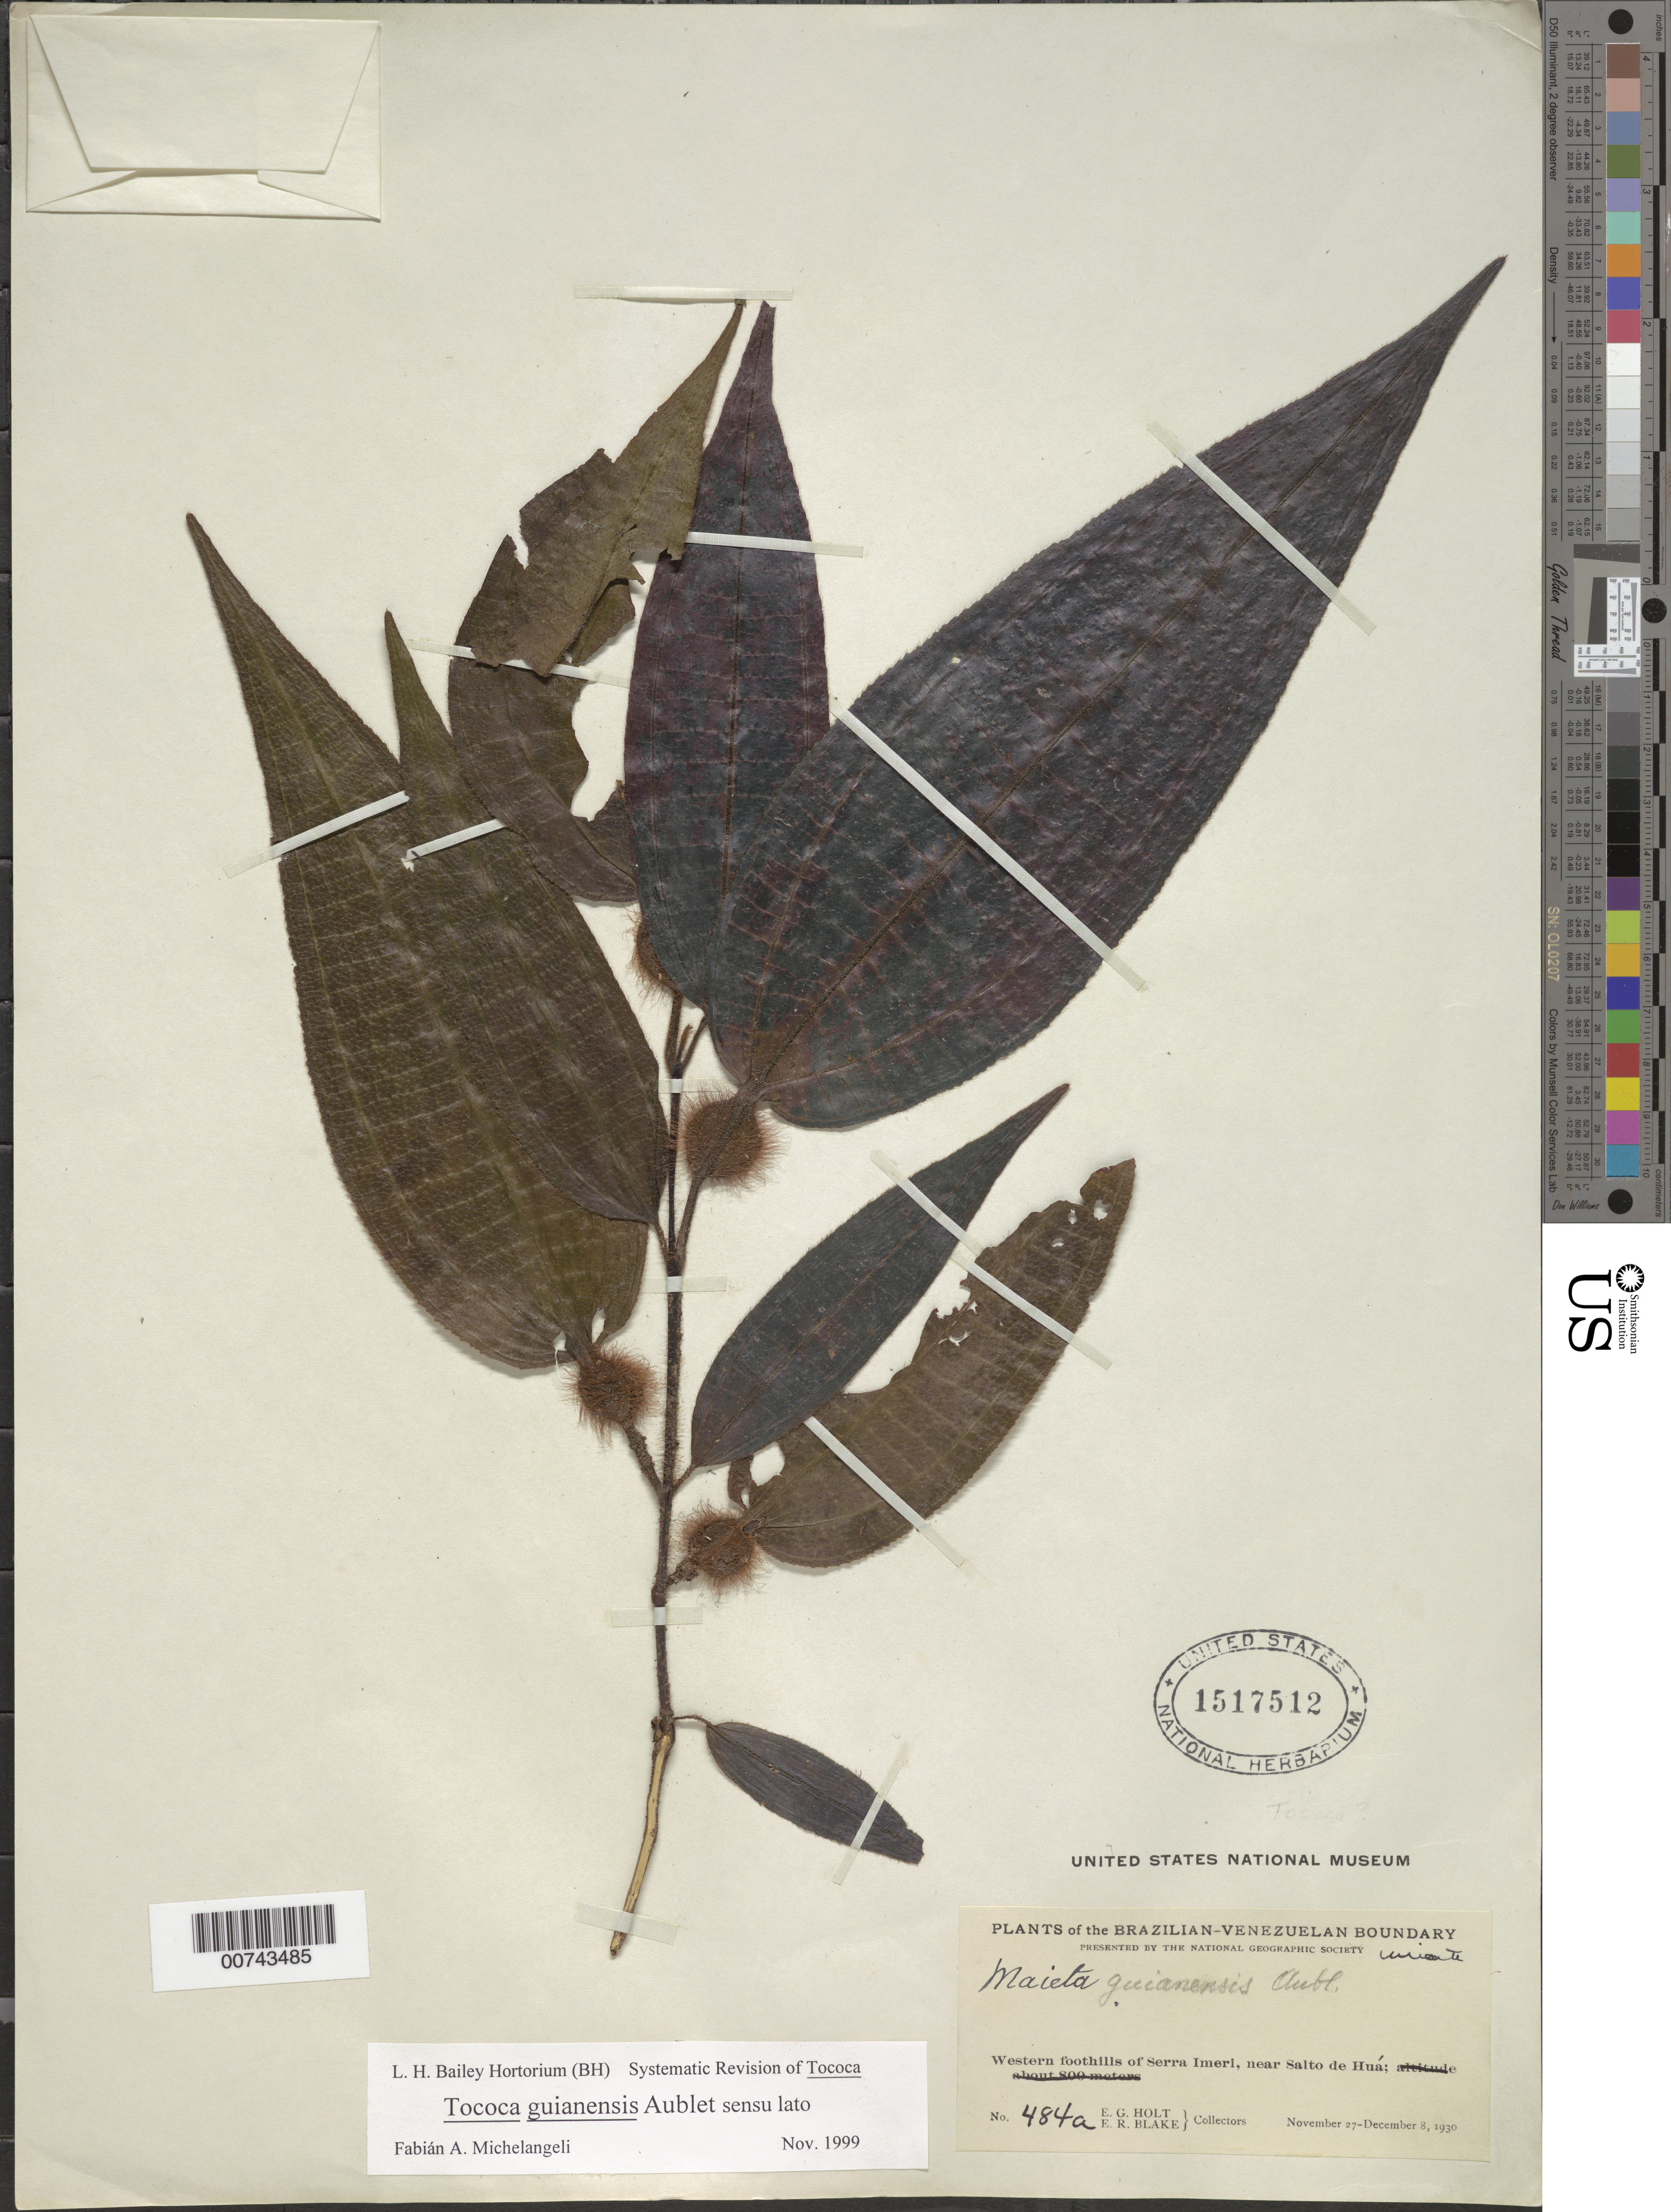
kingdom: Plantae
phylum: Tracheophyta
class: Magnoliopsida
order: Myrtales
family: Melastomataceae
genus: Tococa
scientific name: Tococa guianensis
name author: Aubl.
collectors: E. Holt & E. R. Blake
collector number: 484 a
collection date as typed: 27-Nov-30 to 8-Dec-30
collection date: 1930-11-27/1930-12-08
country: Venezuela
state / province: Amazonas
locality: Serra Imeri, western foothills, near Salto de Huá, near Brazillian boundary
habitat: Foothills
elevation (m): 800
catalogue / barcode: US 1517512